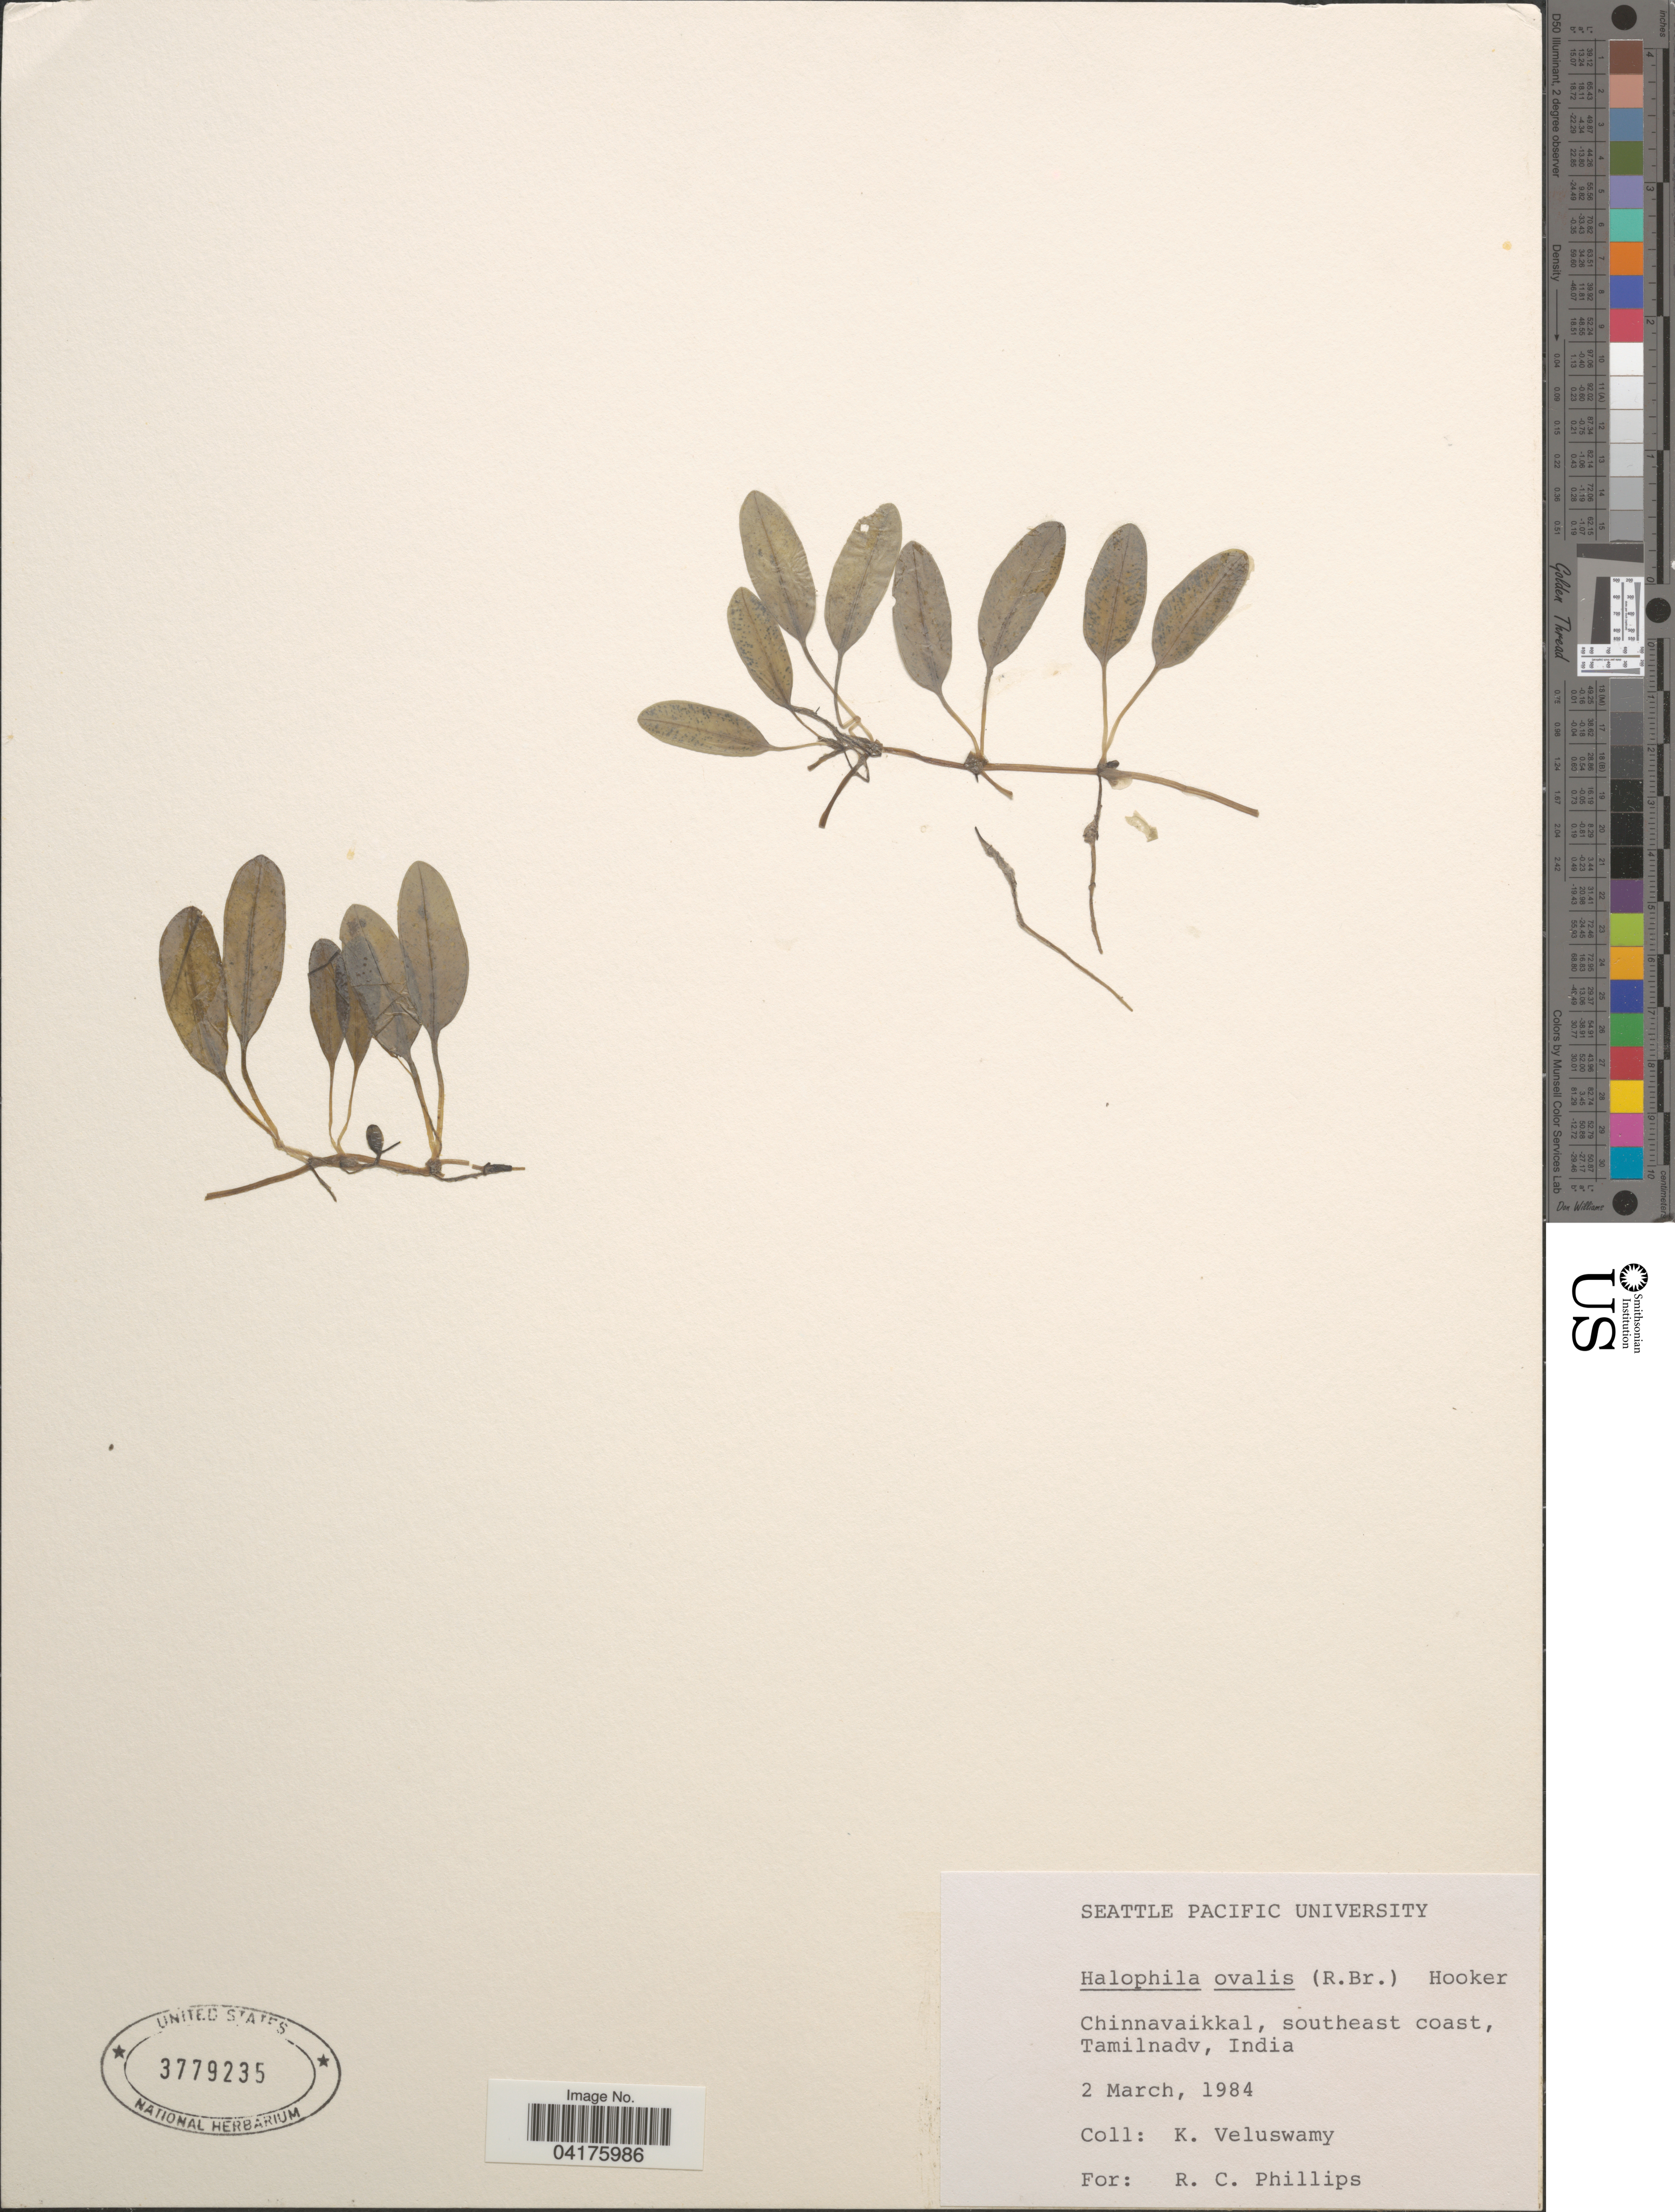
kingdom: Plantae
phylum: Tracheophyta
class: Liliopsida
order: Alismatales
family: Hydrocharitaceae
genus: Halophila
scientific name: Halophila ovalis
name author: (R. Br.) Hook. f.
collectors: K. Veluswamy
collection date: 1984-03-02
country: India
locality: Chinnavaikkal, southeast coast, Tamilnadv.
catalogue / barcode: US 3779235